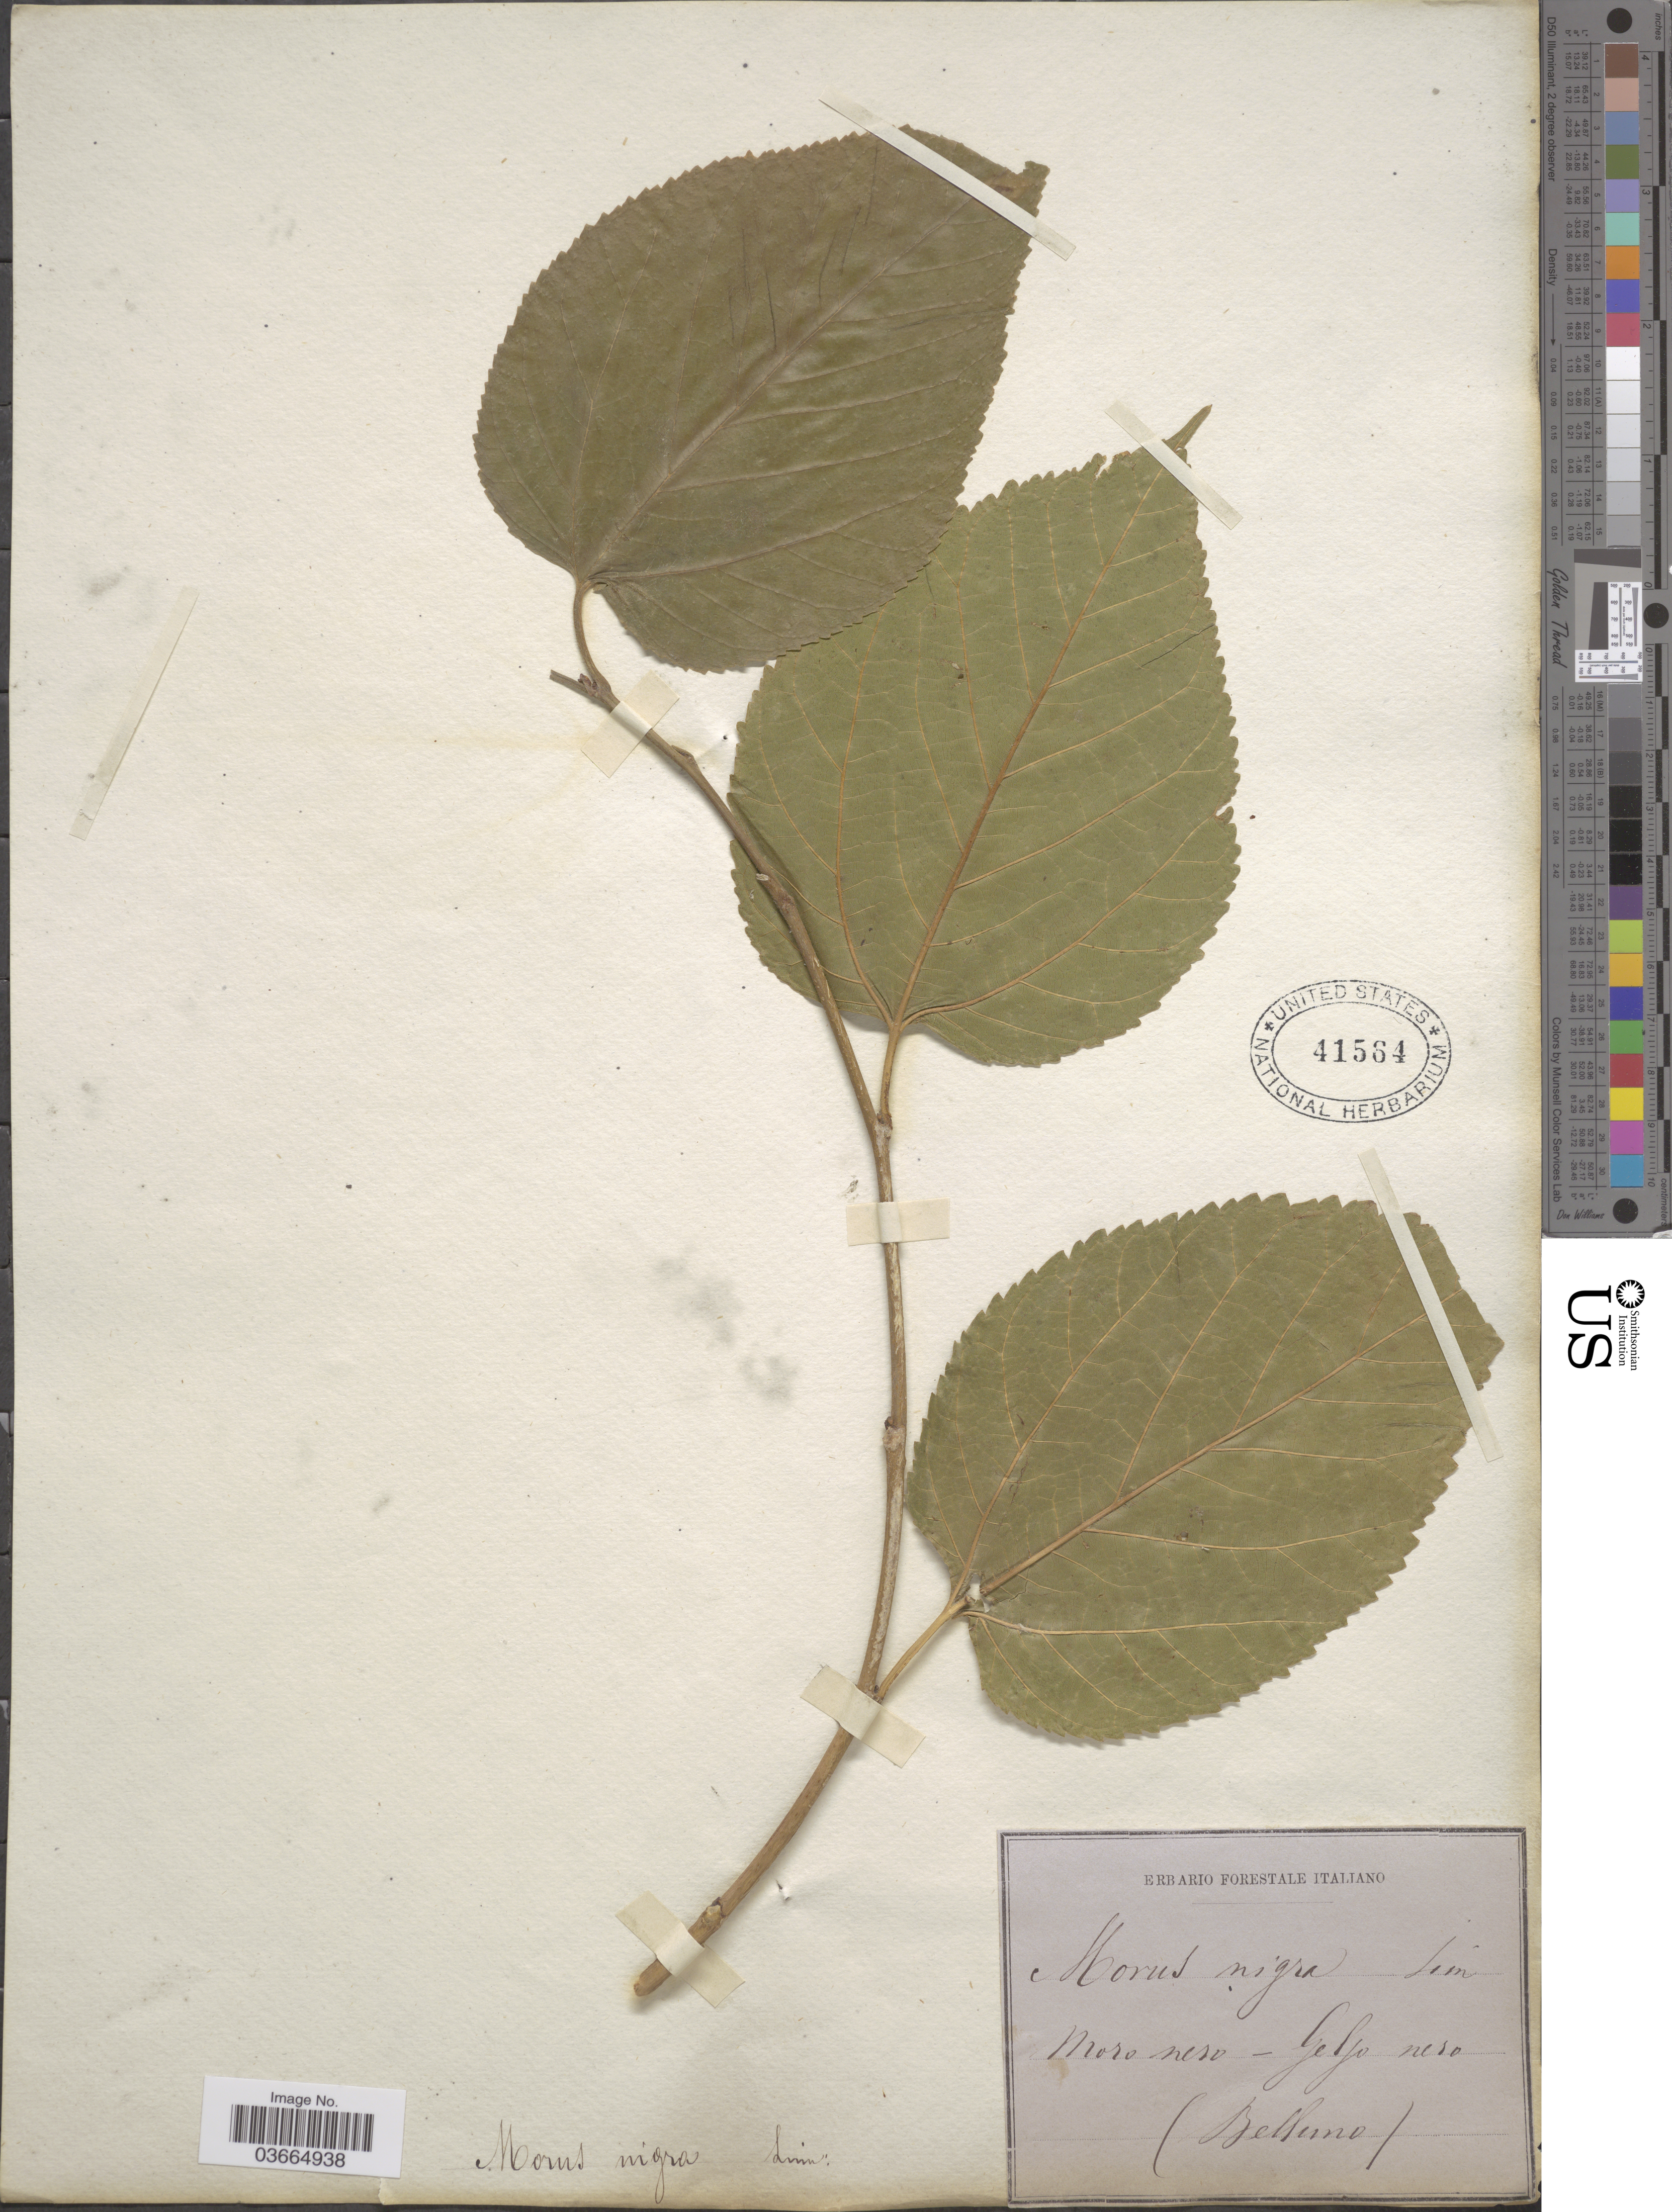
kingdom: Plantae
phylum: Tracheophyta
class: Magnoliopsida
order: Rosales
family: Moraceae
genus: Morus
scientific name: Morus nigra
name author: L.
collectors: Ex herb. Forestale Italiano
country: Italy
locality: Moro neso - Geljo* neso. (Belluno).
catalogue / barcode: US 41565